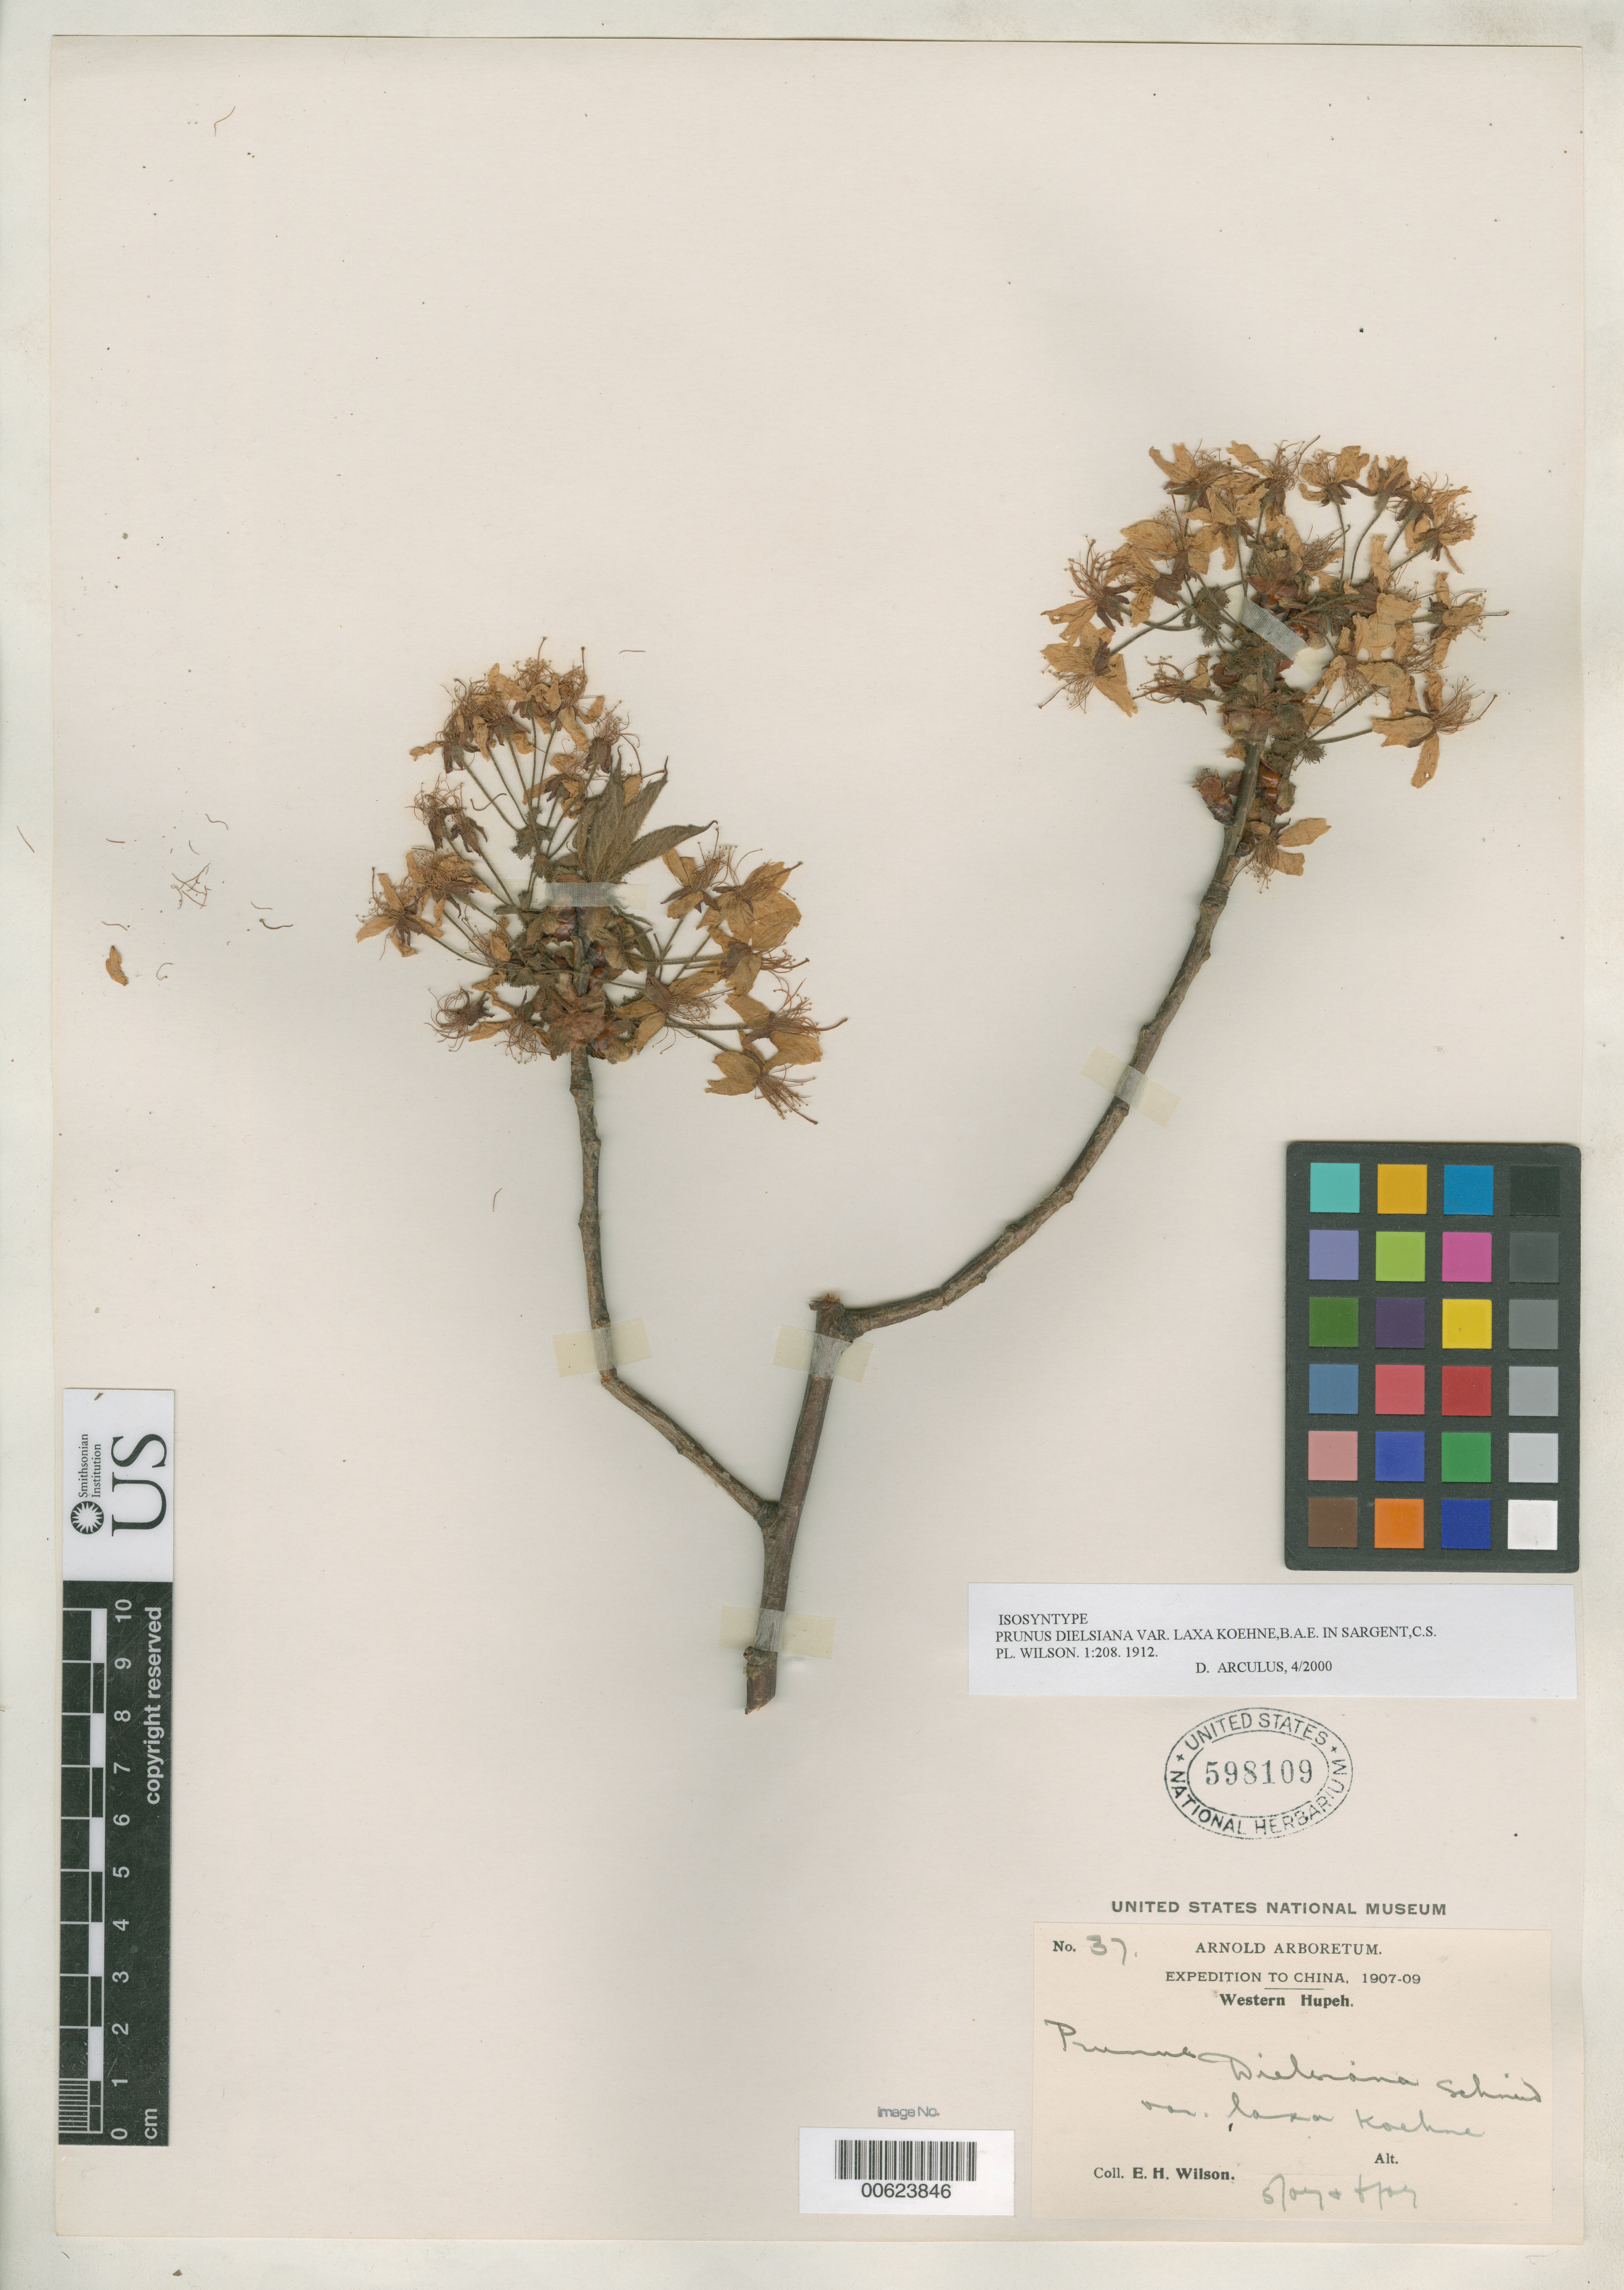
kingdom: Plantae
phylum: Tracheophyta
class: Magnoliopsida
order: Rosales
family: Rosaceae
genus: Prunus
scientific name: Prunus dielsiana var. laxa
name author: Koehne in Sarg.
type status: Isosyntype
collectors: E. H. Wilson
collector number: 37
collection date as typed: May 1907 and -- Jun 1907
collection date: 1907-05,1907-06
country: China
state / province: Hubei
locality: Western Hupeh.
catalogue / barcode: US 598109